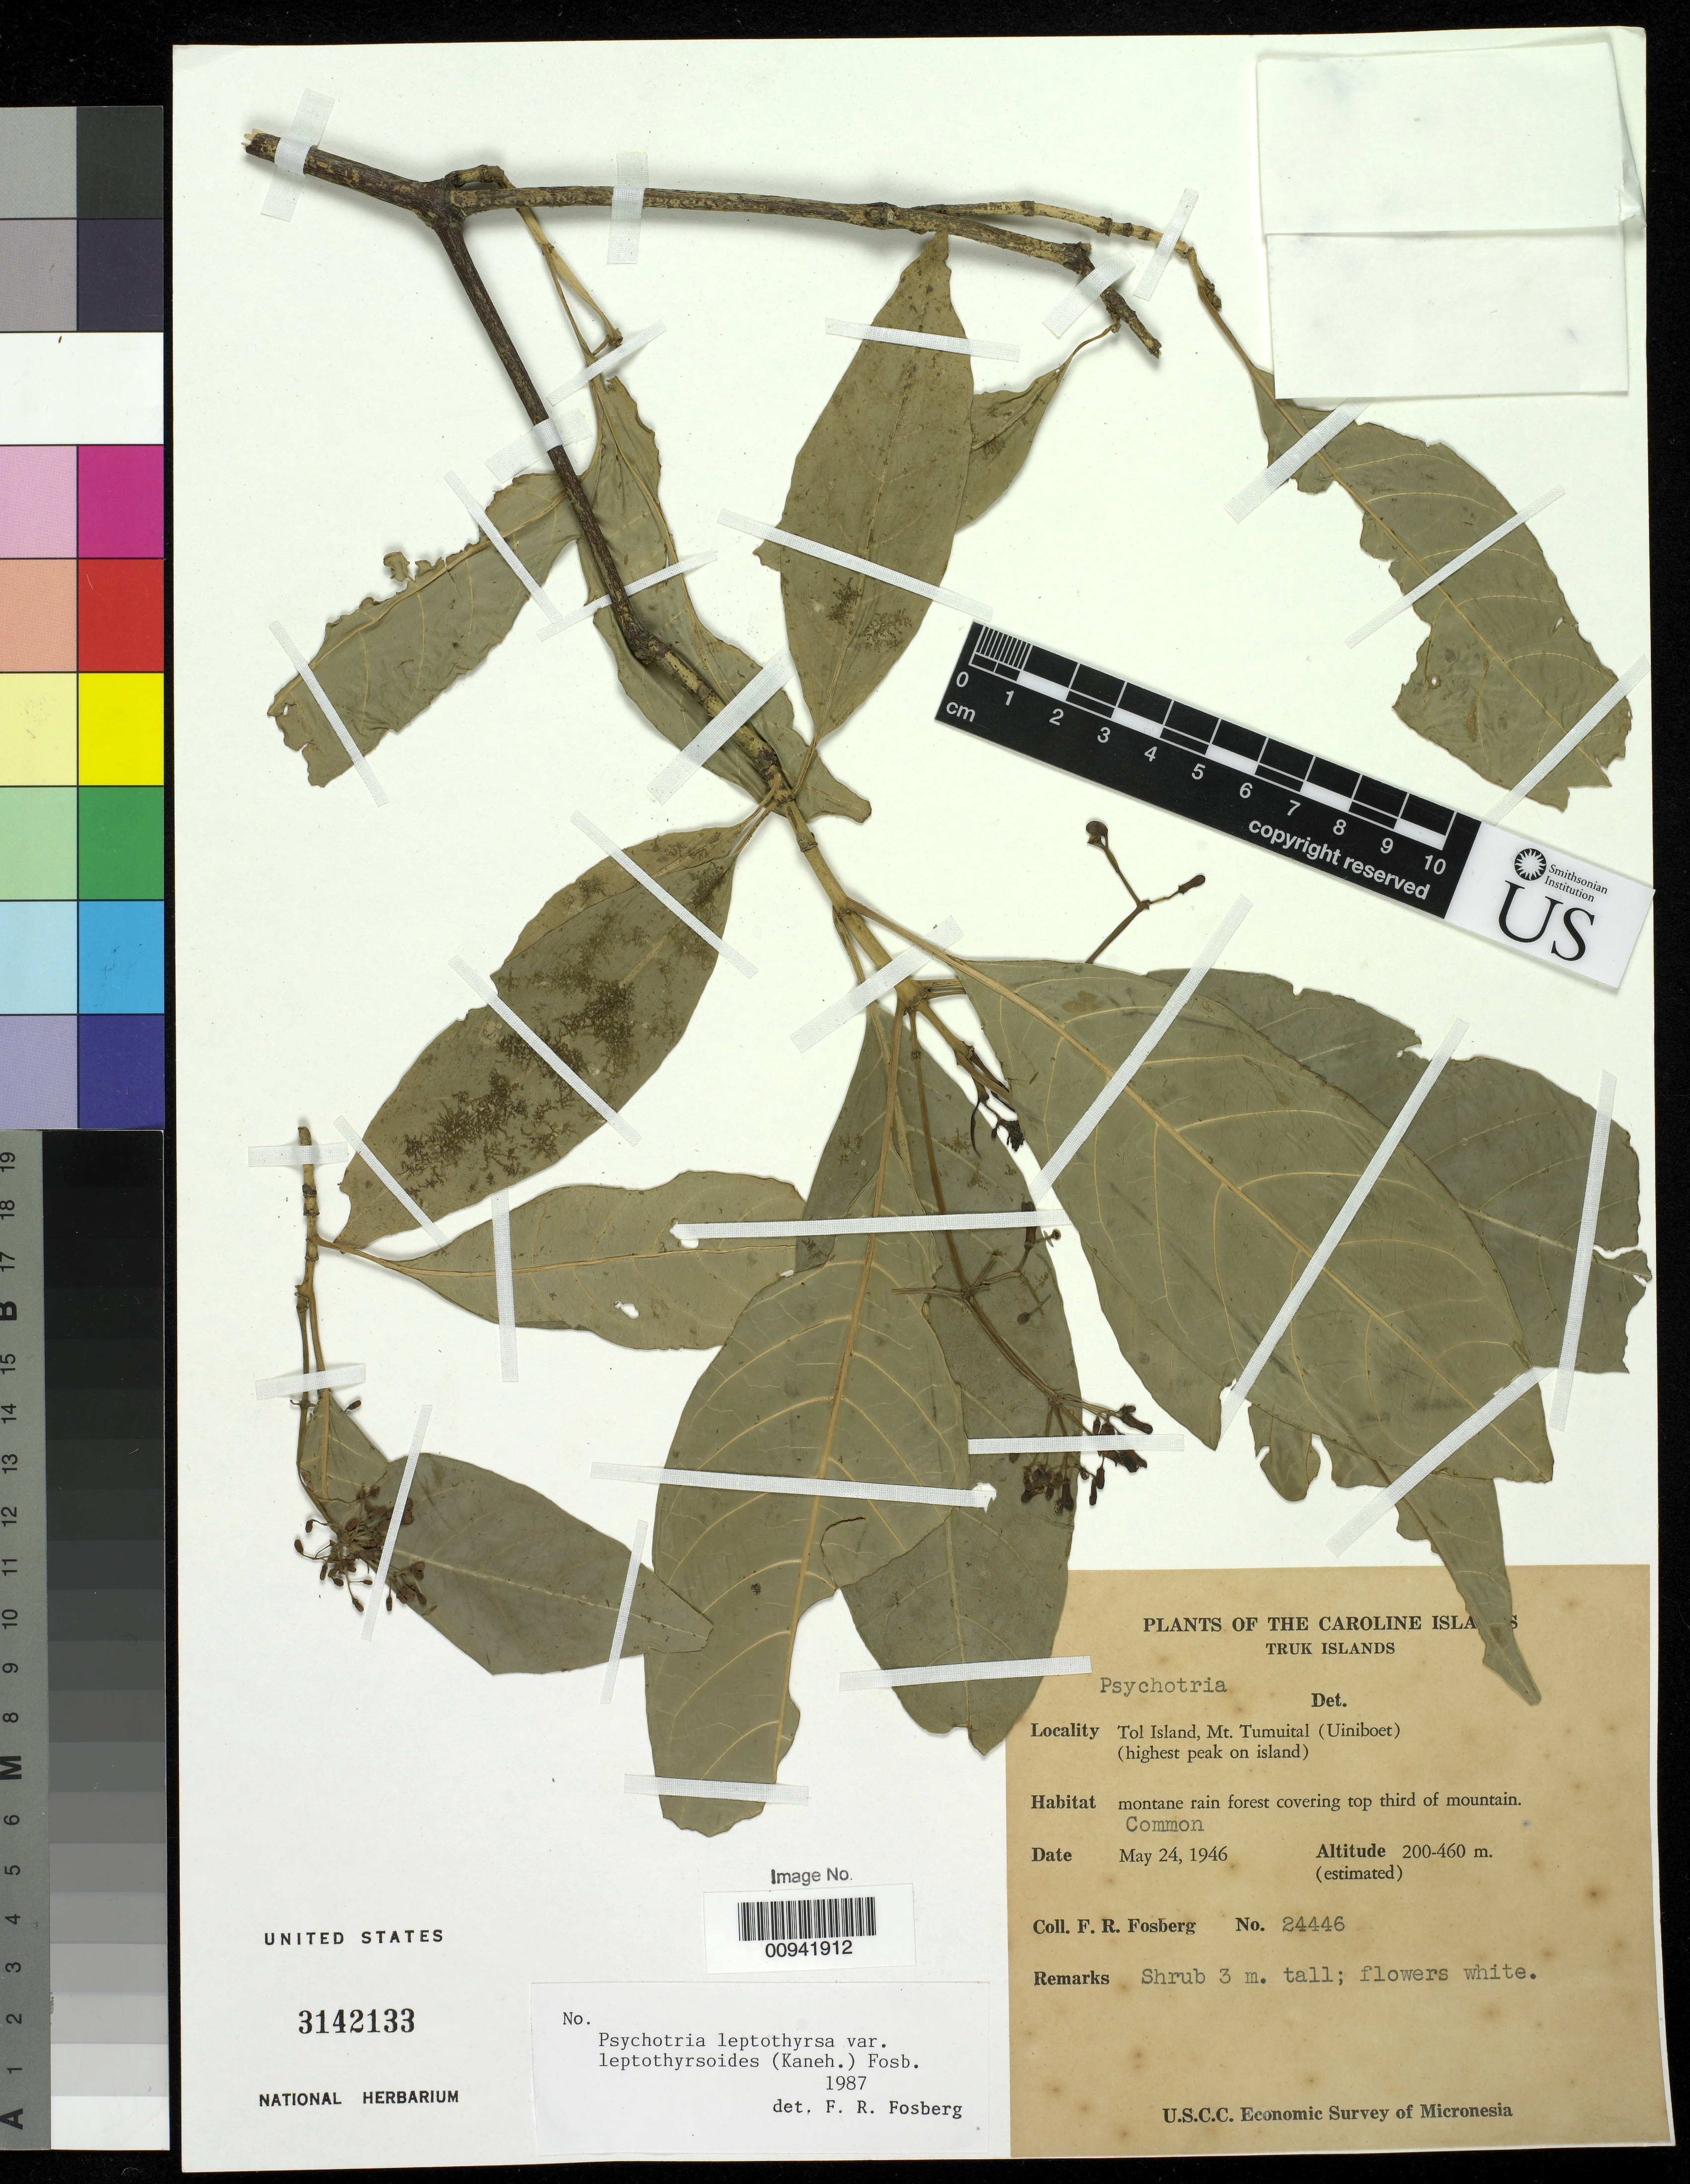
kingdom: Plantae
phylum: Tracheophyta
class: Magnoliopsida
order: Gentianales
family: Rubiaceae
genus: Psychotria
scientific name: Psychotria leptothyrsa var. leptothyrsoides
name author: (Kaneh.) Barrabé et al.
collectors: F. R. Fosberg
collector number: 24446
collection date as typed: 24 May 1946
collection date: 1946-05-24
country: Micronesia, Federated States of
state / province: Truk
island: Tol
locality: Mt. Tumuital (Uiniboet) (highest peak on island)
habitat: montane rain forest covering top third of mountain. Common.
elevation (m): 200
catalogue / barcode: US 3142133